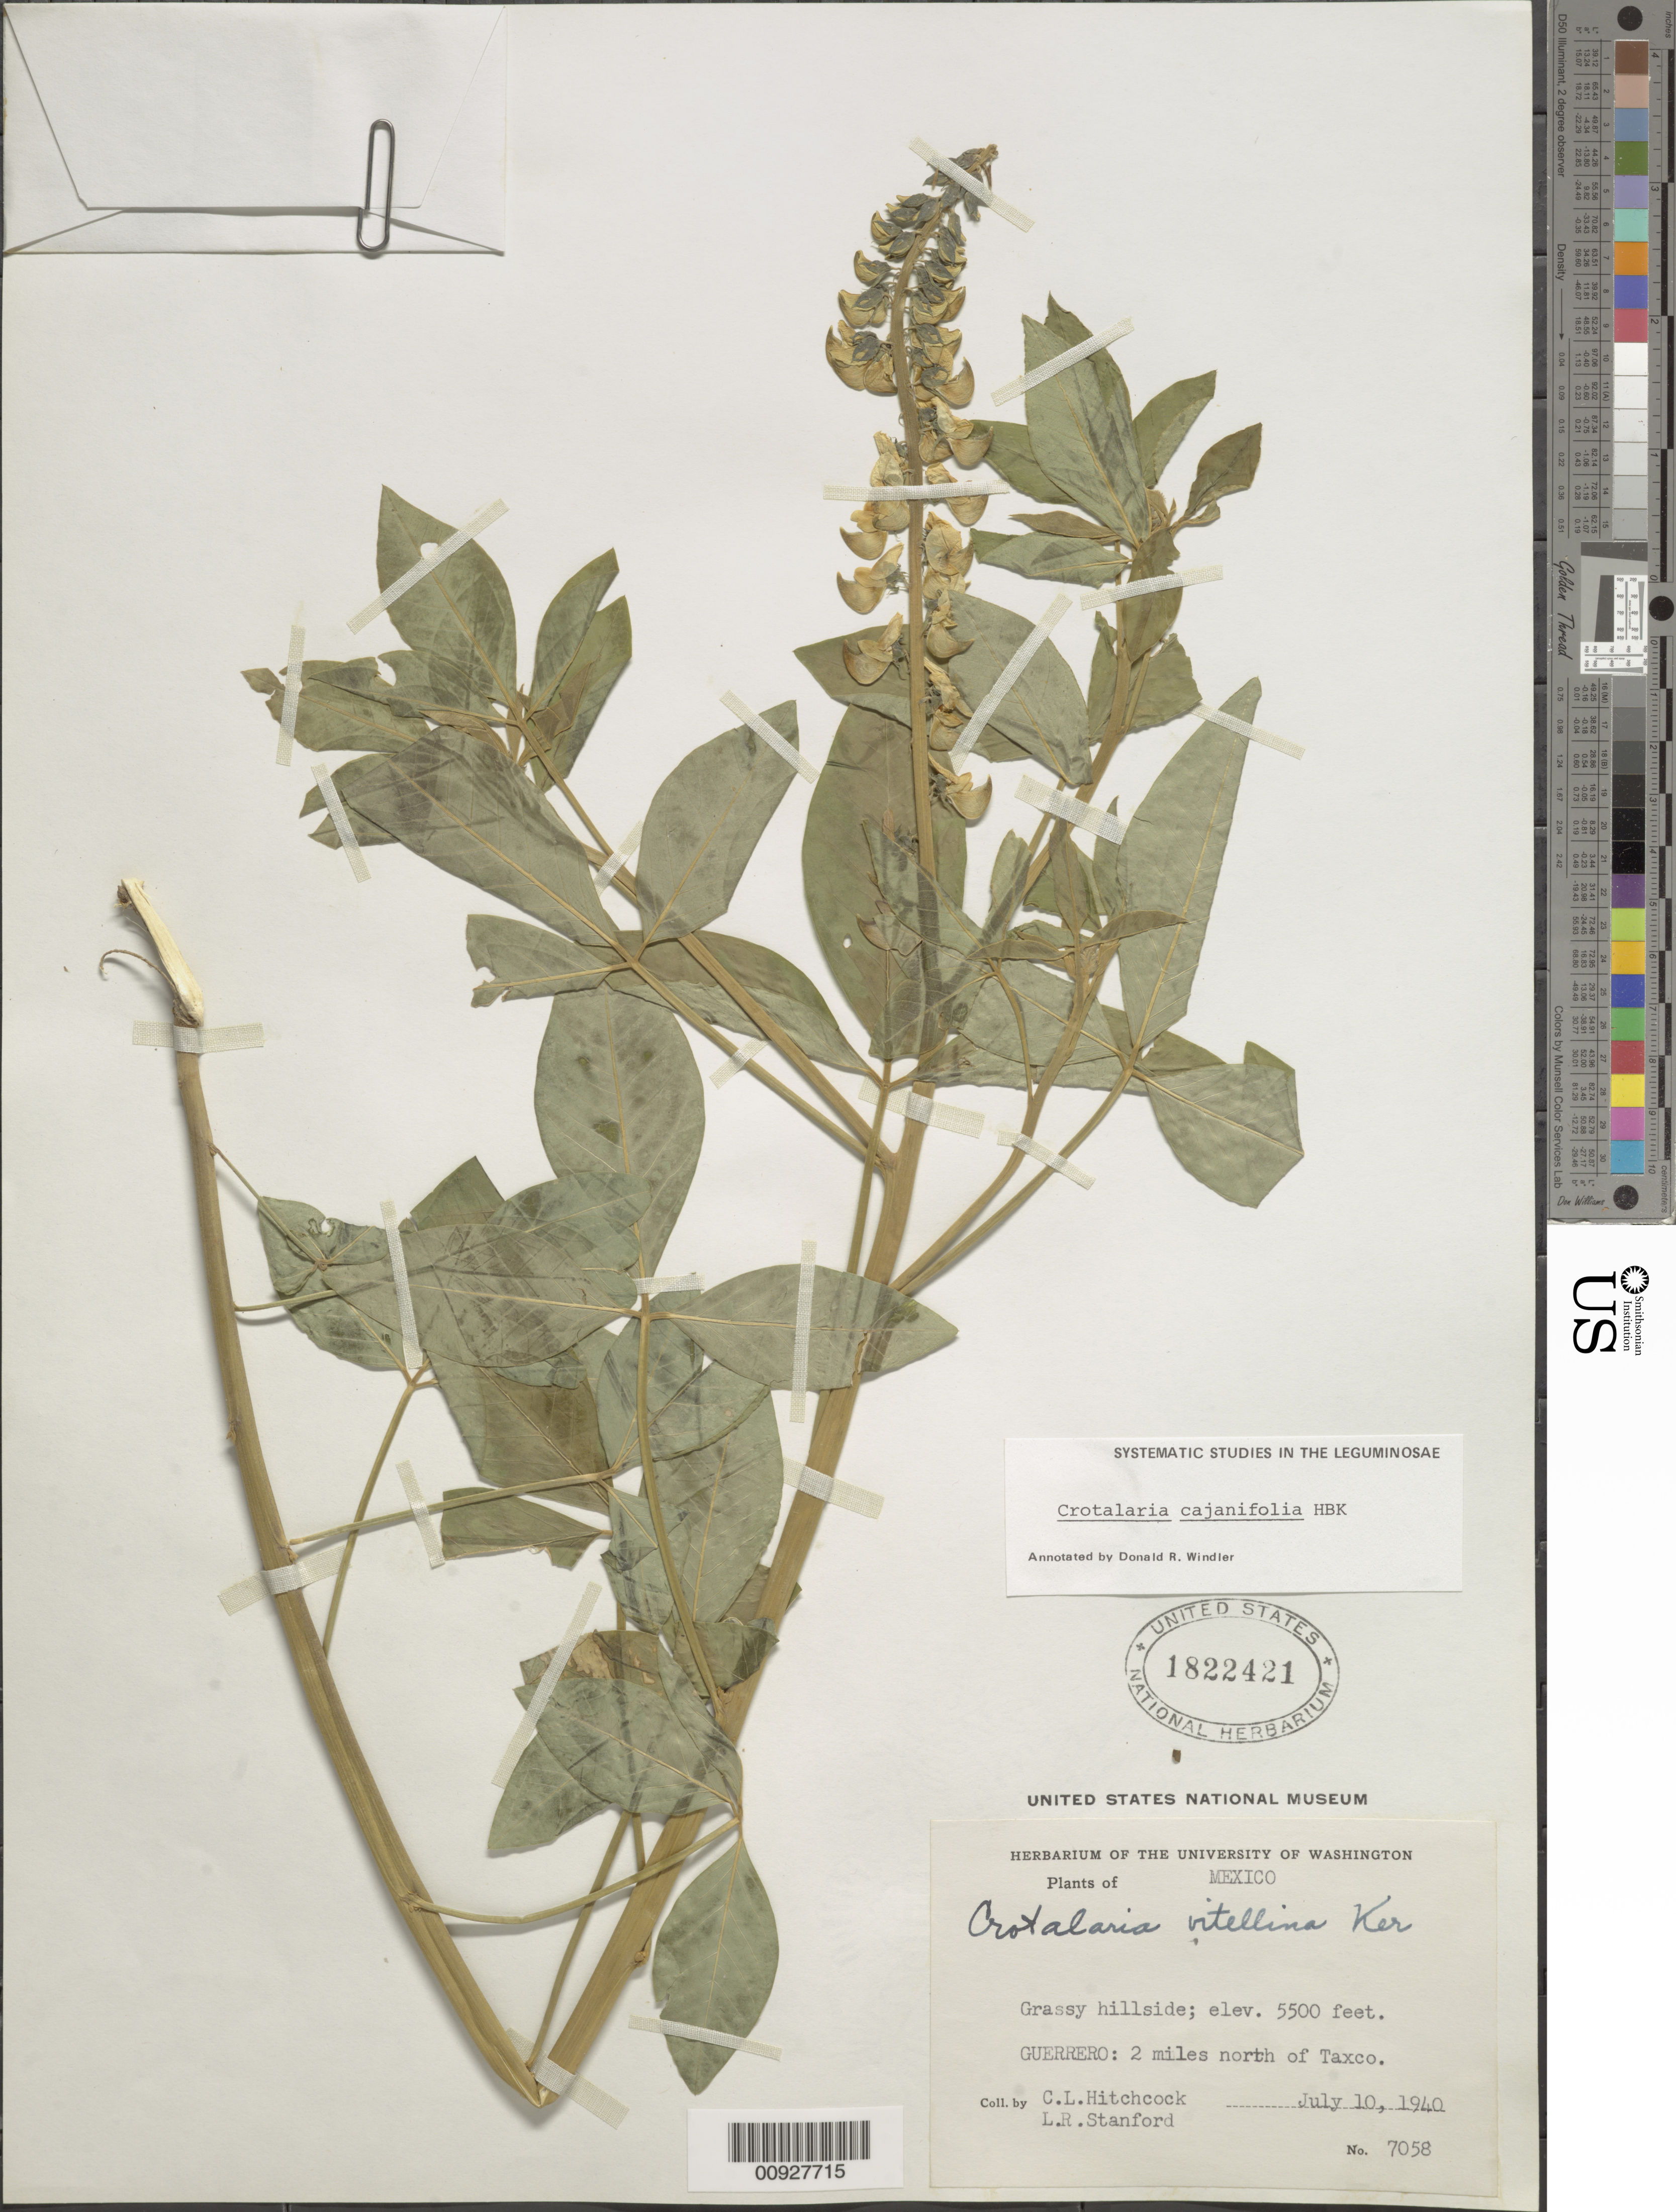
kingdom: Plantae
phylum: Tracheophyta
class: Magnoliopsida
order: Fabales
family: Fabaceae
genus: Crotalaria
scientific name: Crotalaria cajanifolia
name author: Kunth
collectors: C. L. Hitchcock & L. R. Stanford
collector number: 7058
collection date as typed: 10 Jul 1940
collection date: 1940-07-10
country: Mexico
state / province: Guerrero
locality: Guerrero: 2 miles north of Taxco.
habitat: Grassy hillside.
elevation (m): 1676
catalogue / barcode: US 1822421